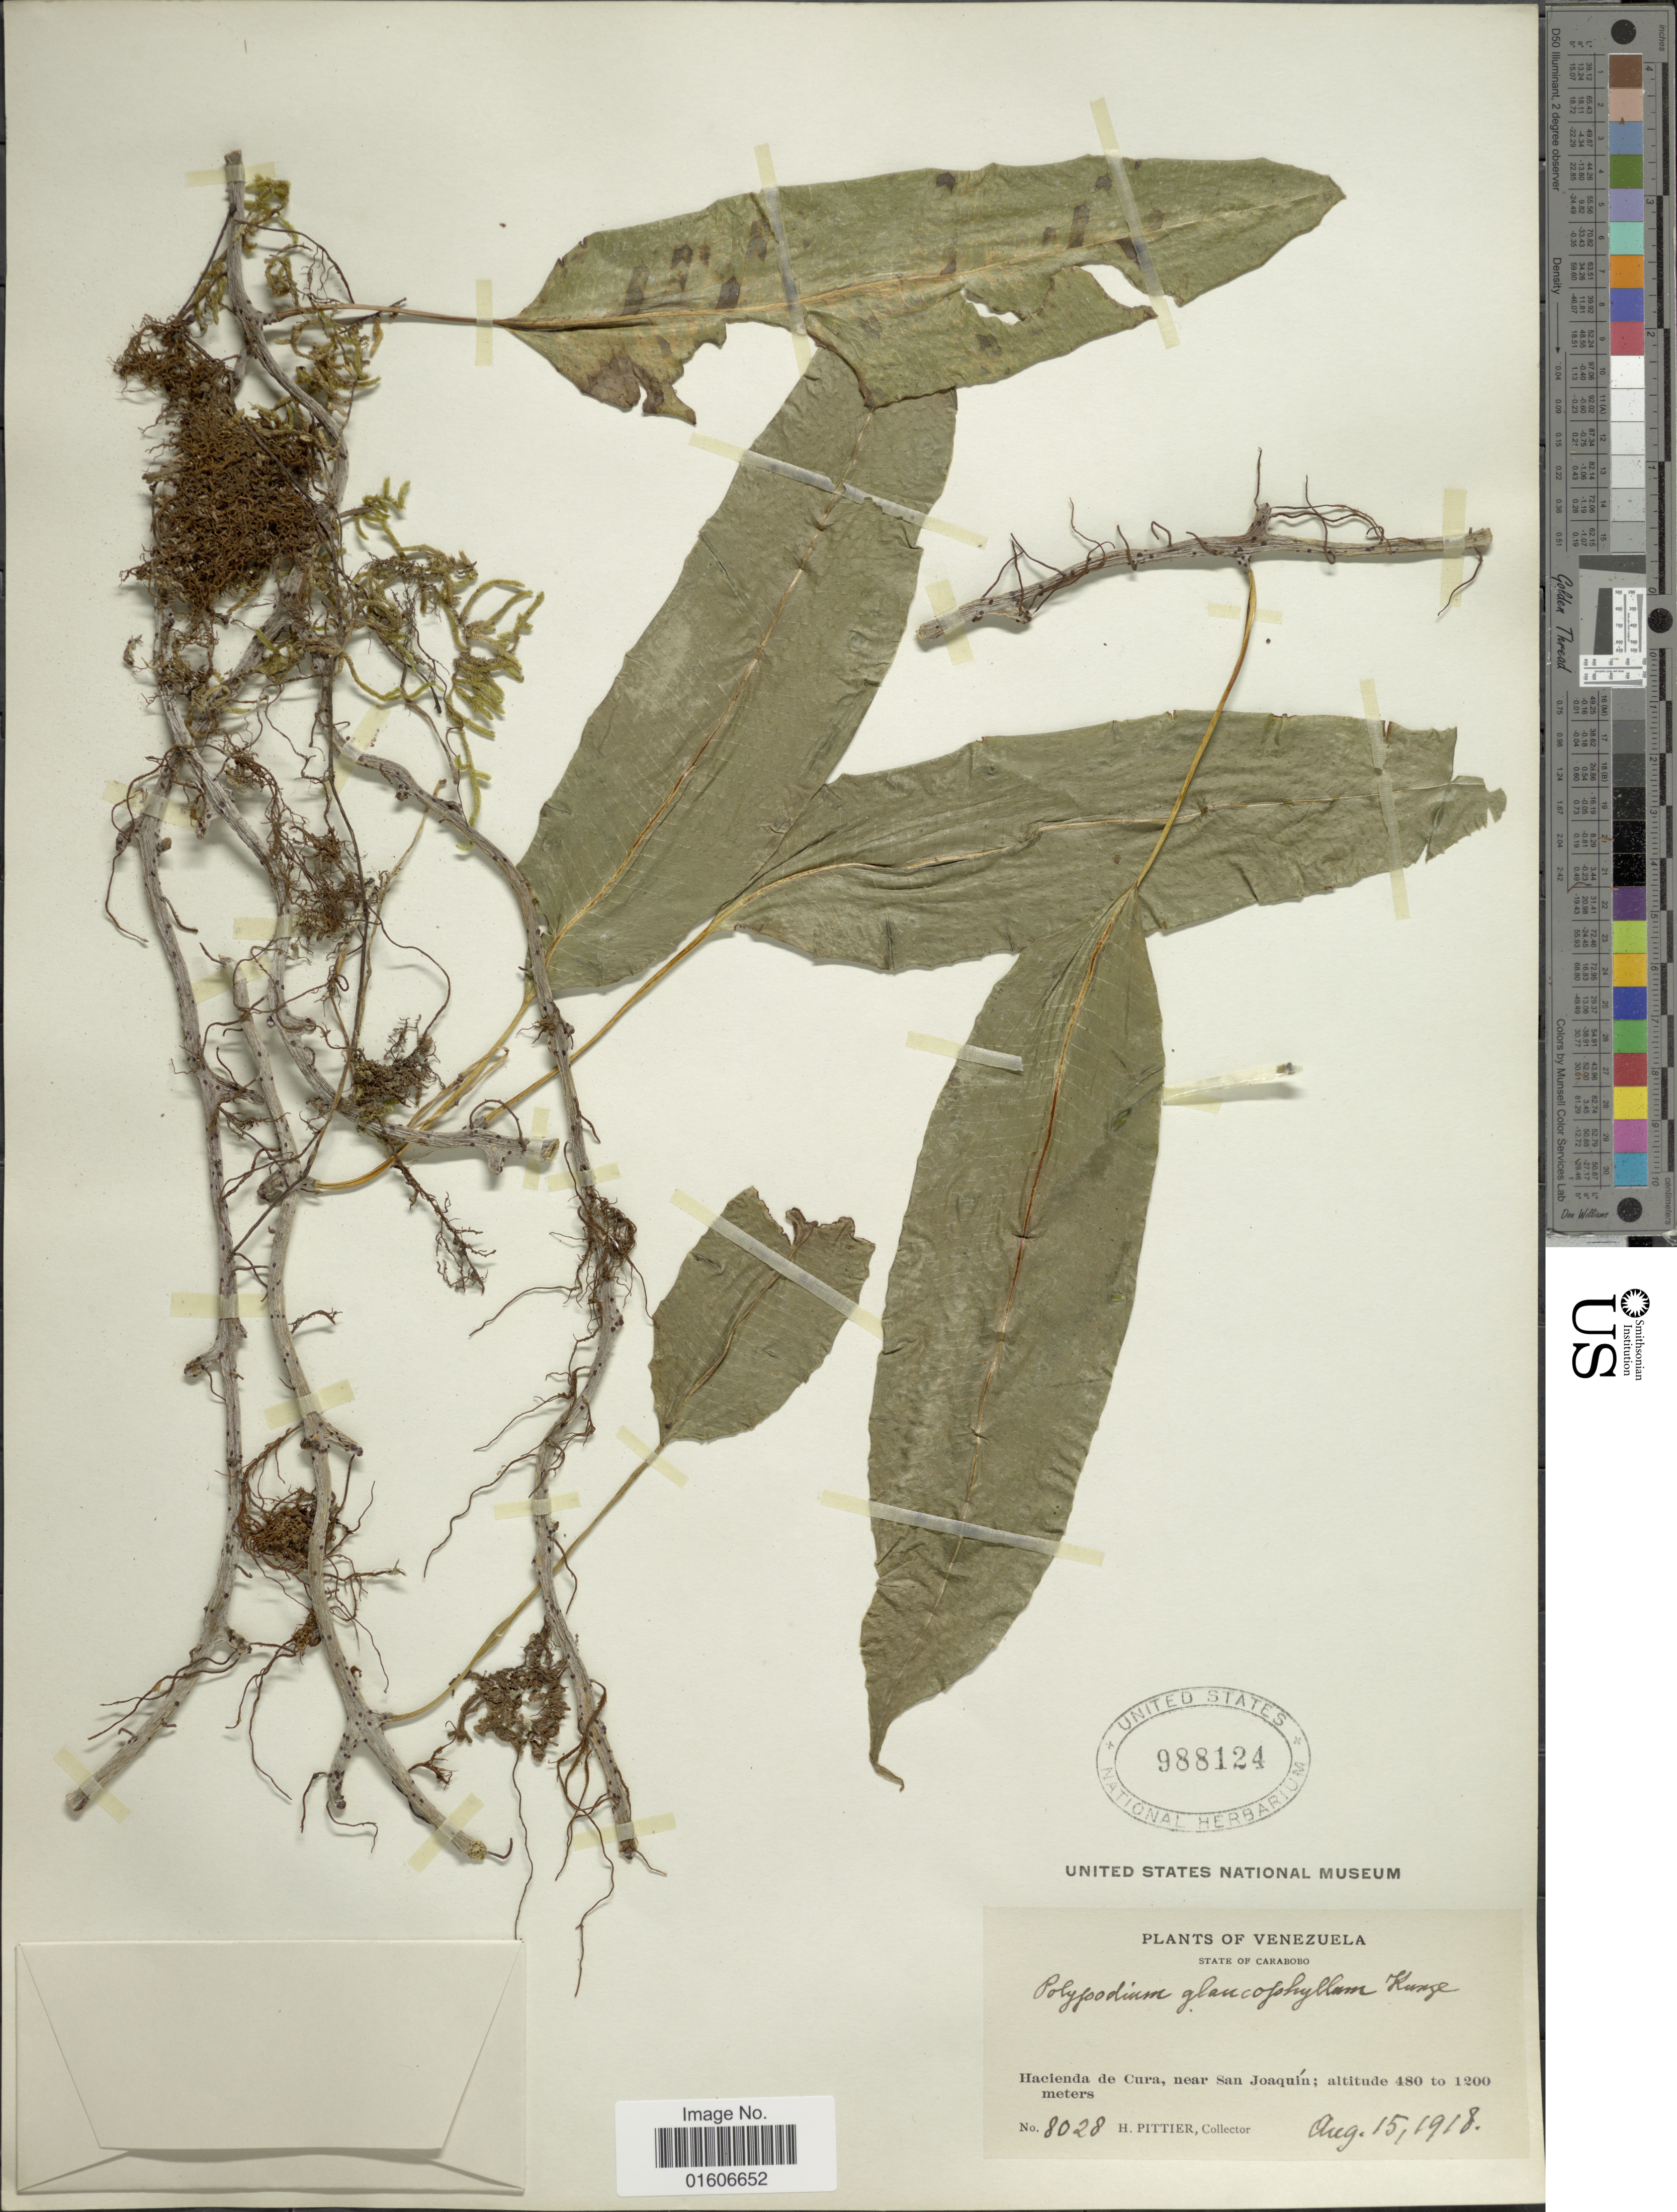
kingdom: Plantae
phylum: Tracheophyta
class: Polypodiopsida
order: Polypodiales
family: Polypodiaceae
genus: Serpocaulon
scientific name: Serpocaulon levigatum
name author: (Cav.) A.R. Sm.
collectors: H. F. Pittier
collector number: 8028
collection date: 1918-08-15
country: Venezuela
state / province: Carabobo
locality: State of Carabobo. Hacienda de Cura, near San Joaquín.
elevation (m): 480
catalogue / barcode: US 988124